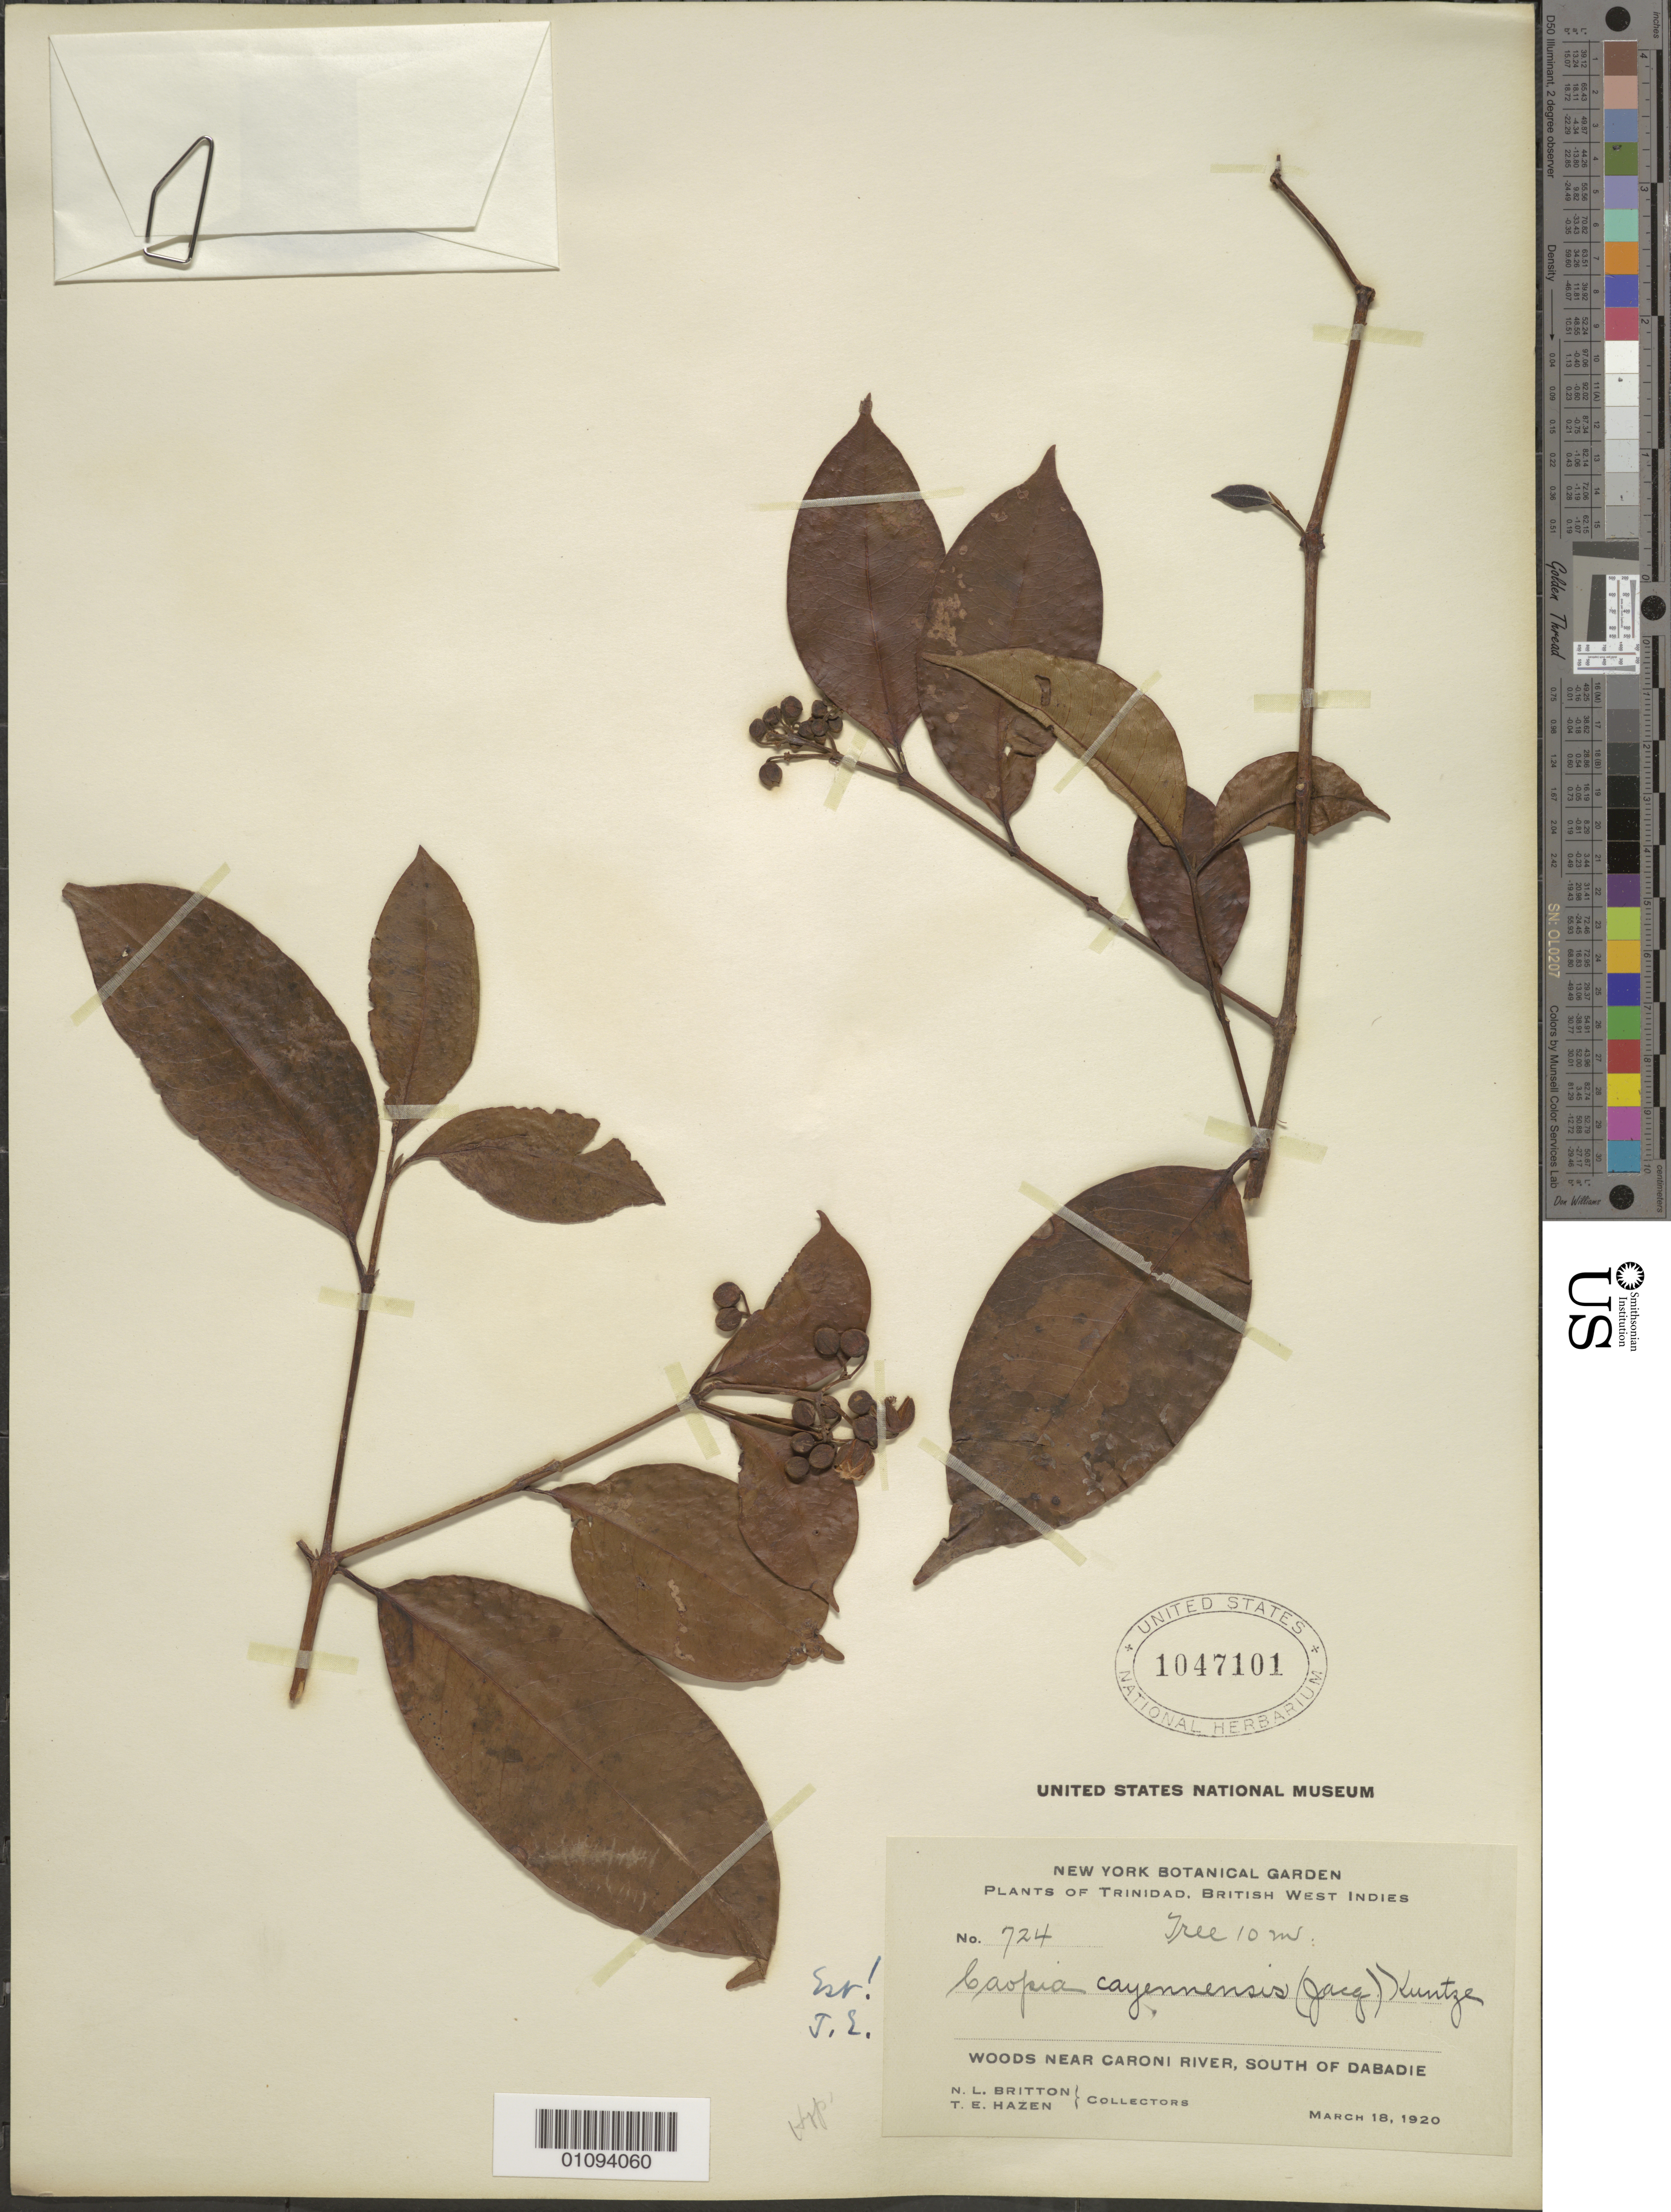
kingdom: Plantae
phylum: Tracheophyta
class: Magnoliopsida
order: Malpighiales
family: Hypericaceae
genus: Vismia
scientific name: Vismia cayennensis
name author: (Jacq.) Pers.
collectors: N. Britton & T. E. Hazen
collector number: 724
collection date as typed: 18 Mar 1920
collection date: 1920-03-18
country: Trinidad and Tobago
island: Trinidad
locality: Caroni River, S of Dabadie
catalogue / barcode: US 1047101